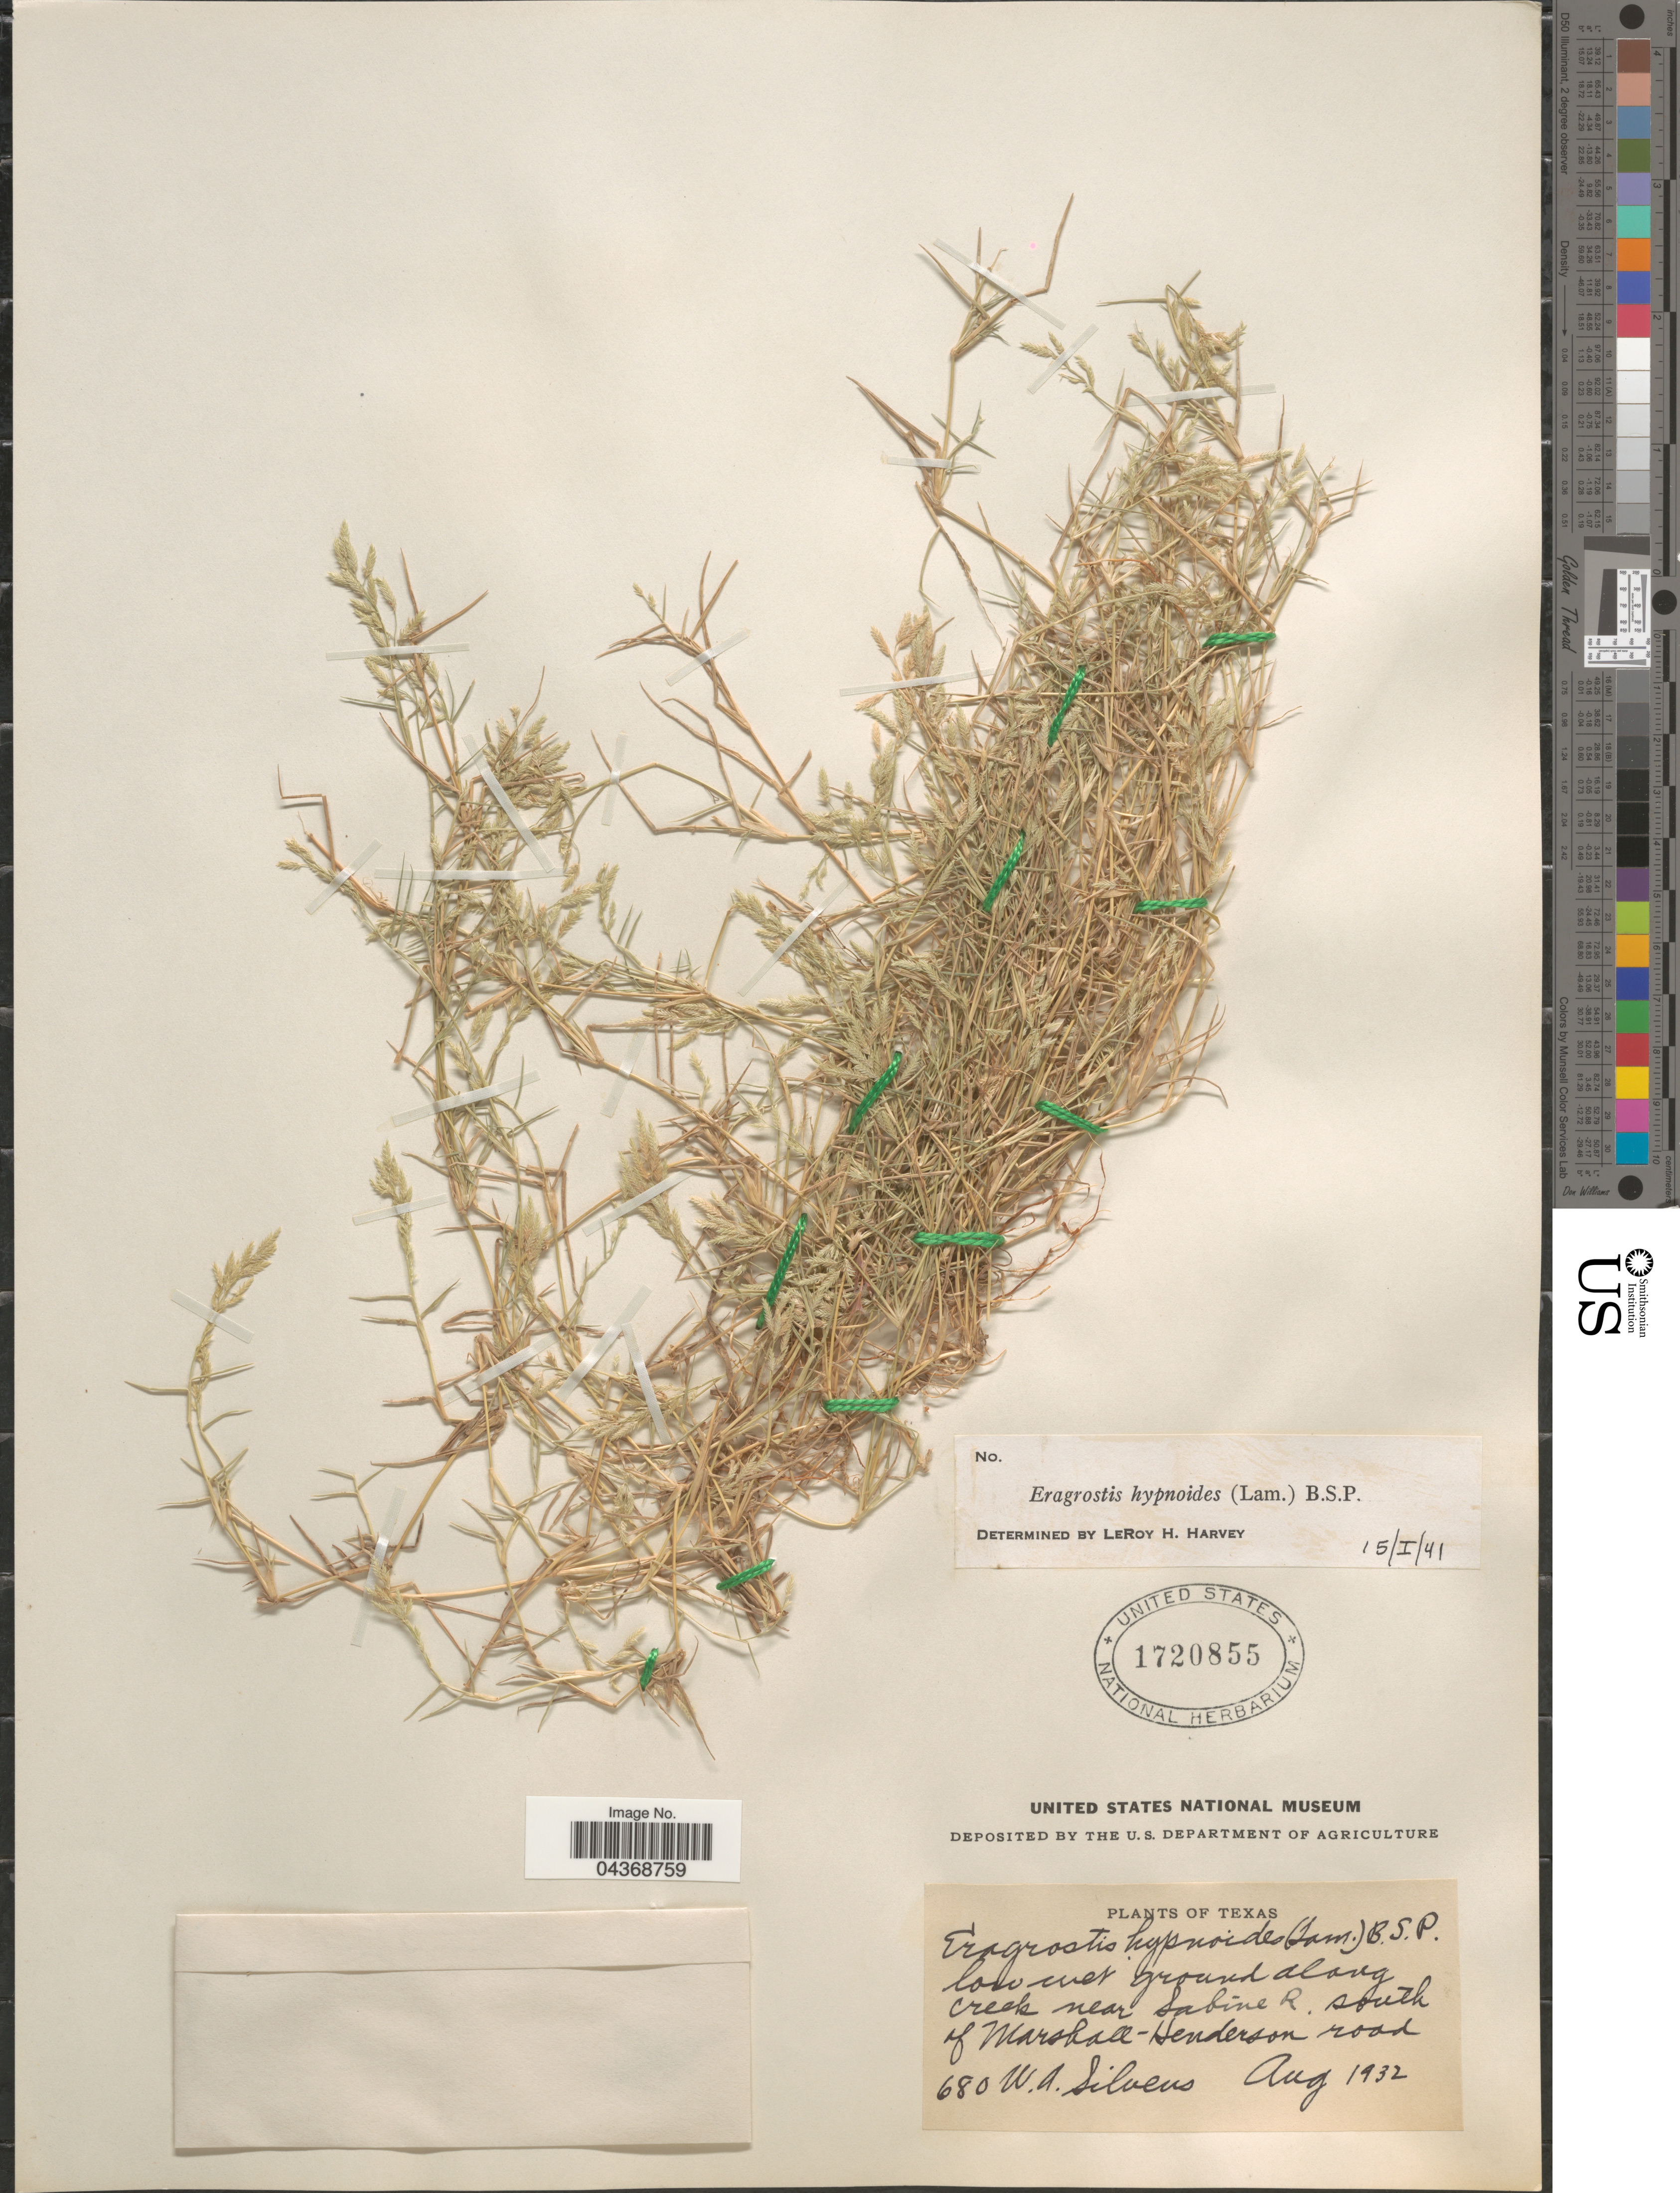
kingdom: Plantae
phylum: Tracheophyta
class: Liliopsida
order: Poales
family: Poaceae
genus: Eragrostis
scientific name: Eragrostis hypnoides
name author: (Lam.) Britton, Stearns & Poggenb.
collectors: W. Silveus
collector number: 680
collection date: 1932-08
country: United States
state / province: Texas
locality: Low wet ground along creek near Sabine R. south of Marshall-Henderson road.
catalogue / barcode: US 1720855